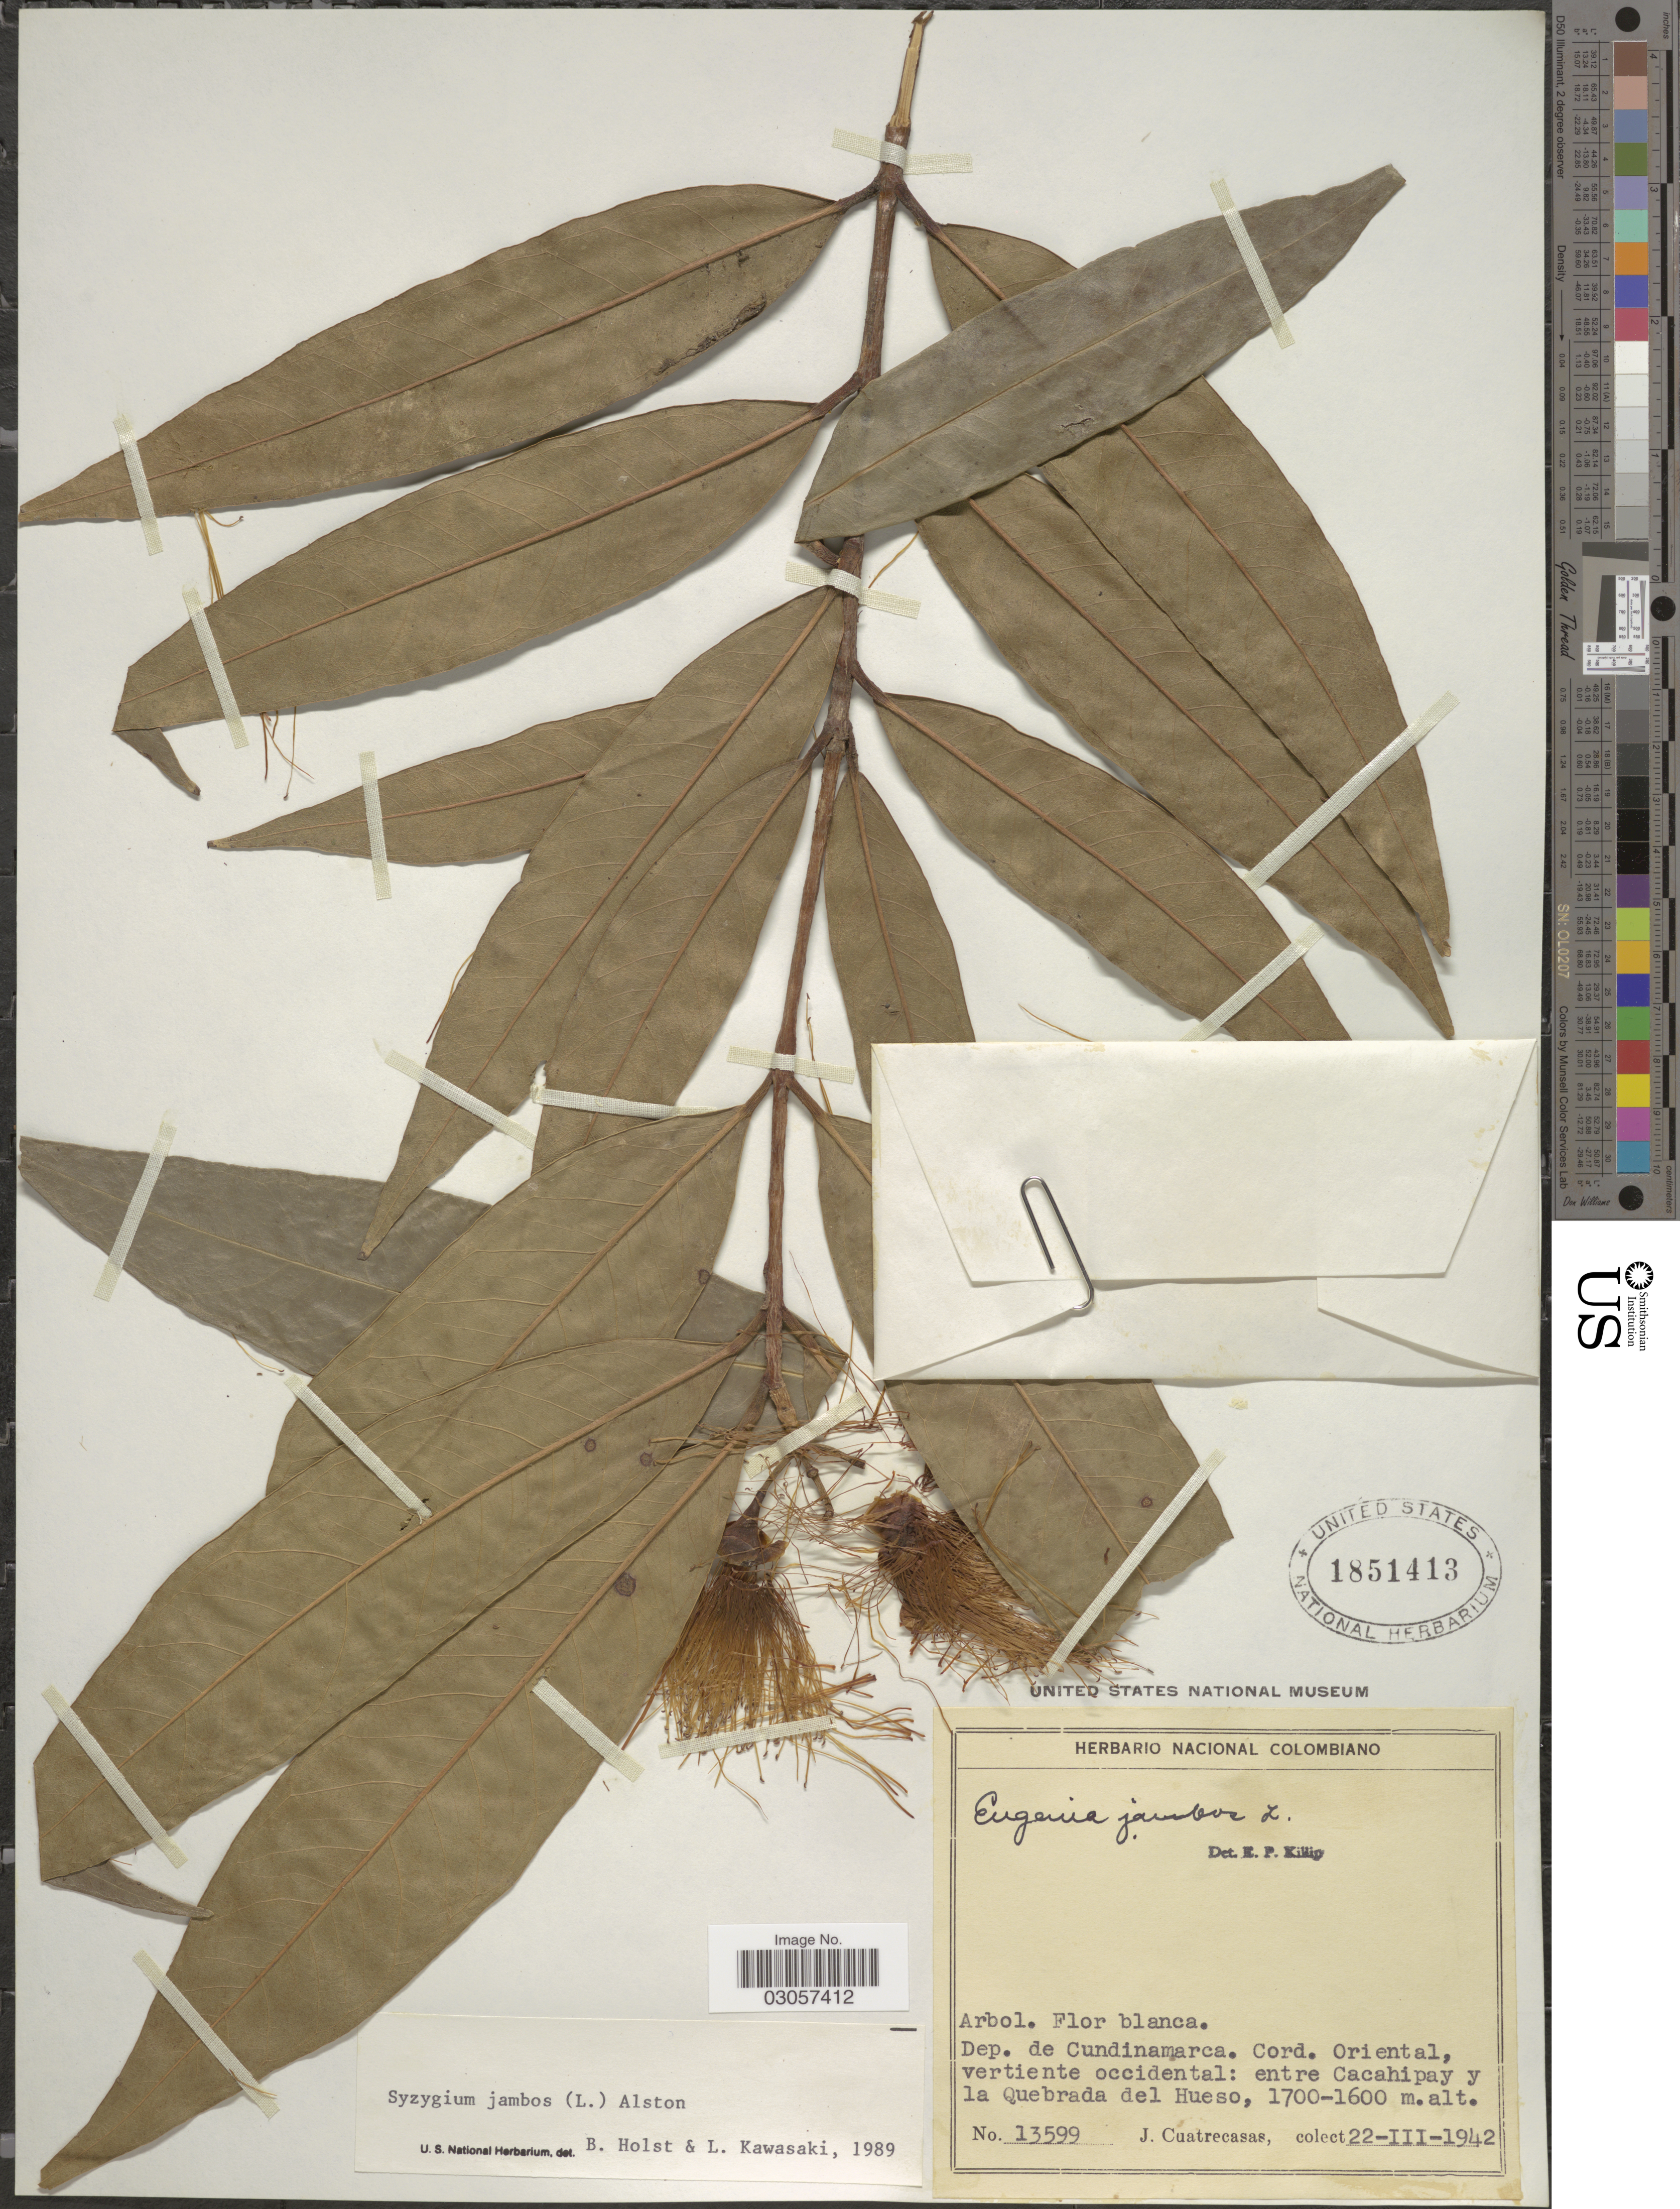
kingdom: Plantae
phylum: Tracheophyta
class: Magnoliopsida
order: Myrtales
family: Myrtaceae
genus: Syzygium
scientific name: Syzygium jambos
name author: (L.) Alston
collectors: J. Cuatrecasas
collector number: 13599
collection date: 1942-03-22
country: Colombia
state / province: Cundinamarca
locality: Dep. de Cundinamarca, Cord. Oriental, vertiente occidental: entre Cacahipay y la Quebrada del Hueso.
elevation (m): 1600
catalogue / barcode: US 1851413